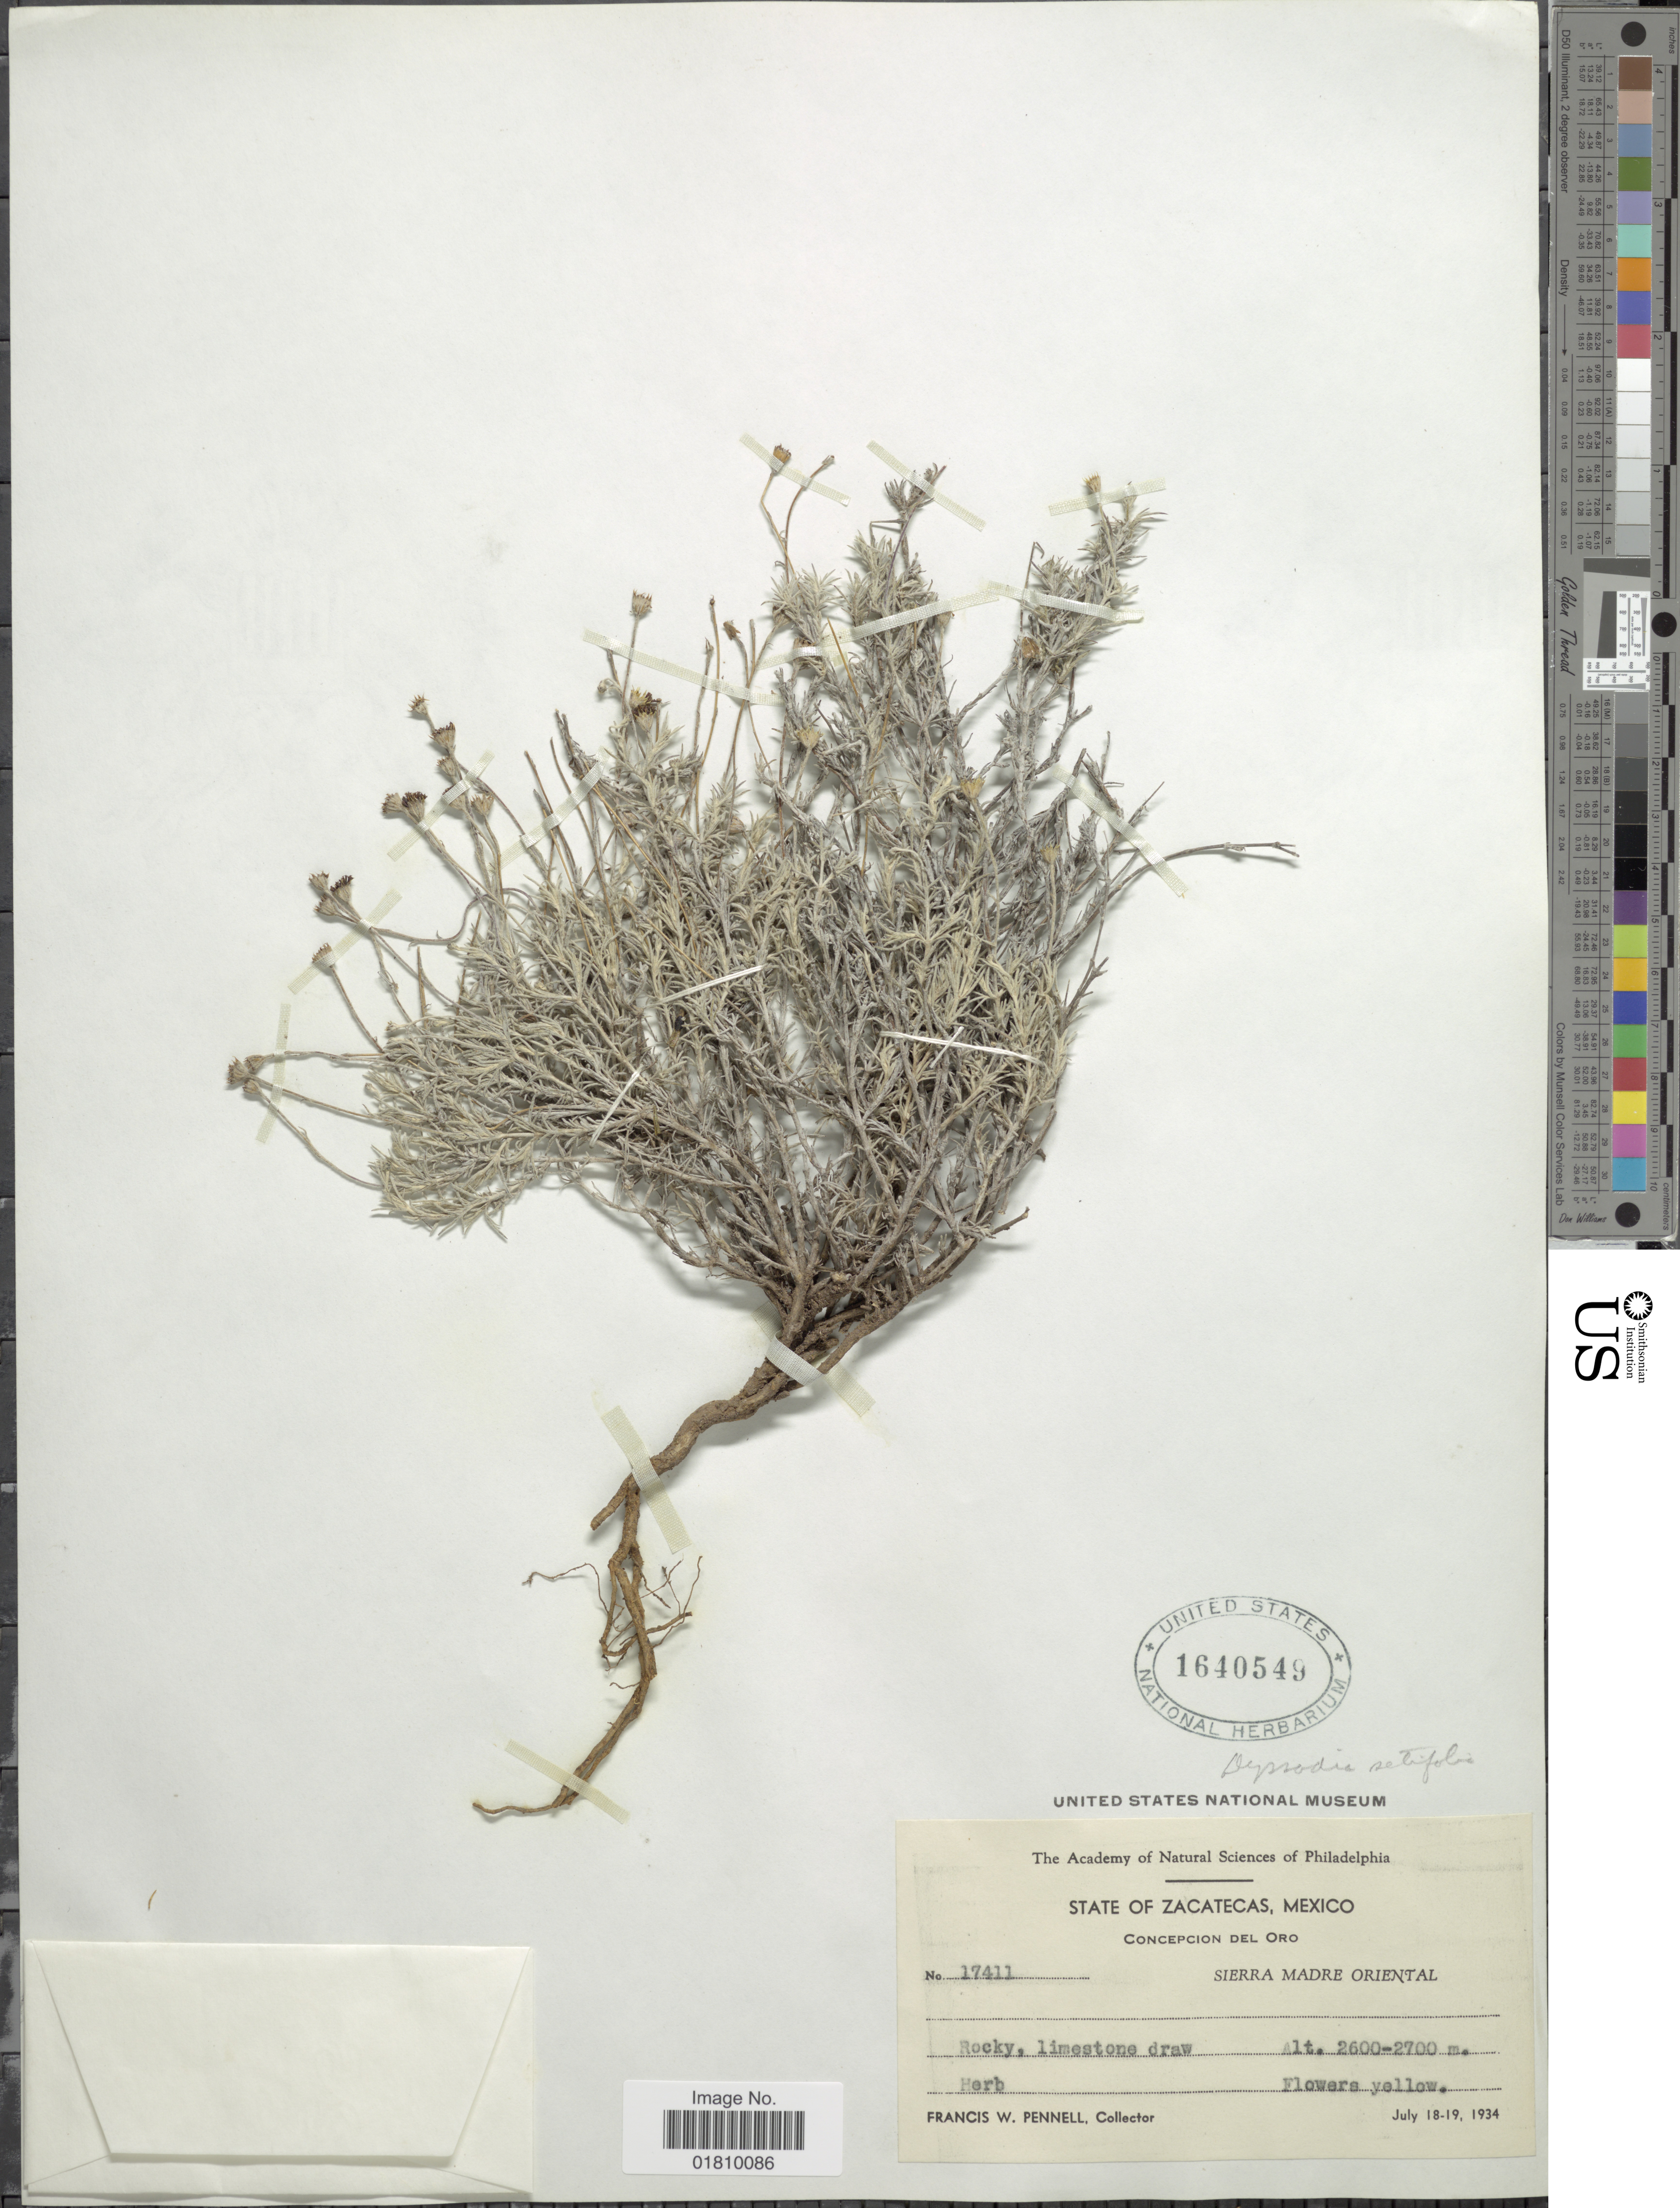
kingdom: Plantae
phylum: Tracheophyta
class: Magnoliopsida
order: Asterales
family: Asteraceae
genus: Thymophylla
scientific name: Thymophylla setifolia var. setifolia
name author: Lag.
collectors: F. W. Pennell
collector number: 17411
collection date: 1934-07-18/1934-07-19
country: Mexico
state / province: Zacatecas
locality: Concepcion del Oro, Sierra Madre Oriental, rocky, limestone draw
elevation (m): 2600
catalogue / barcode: US 1640549